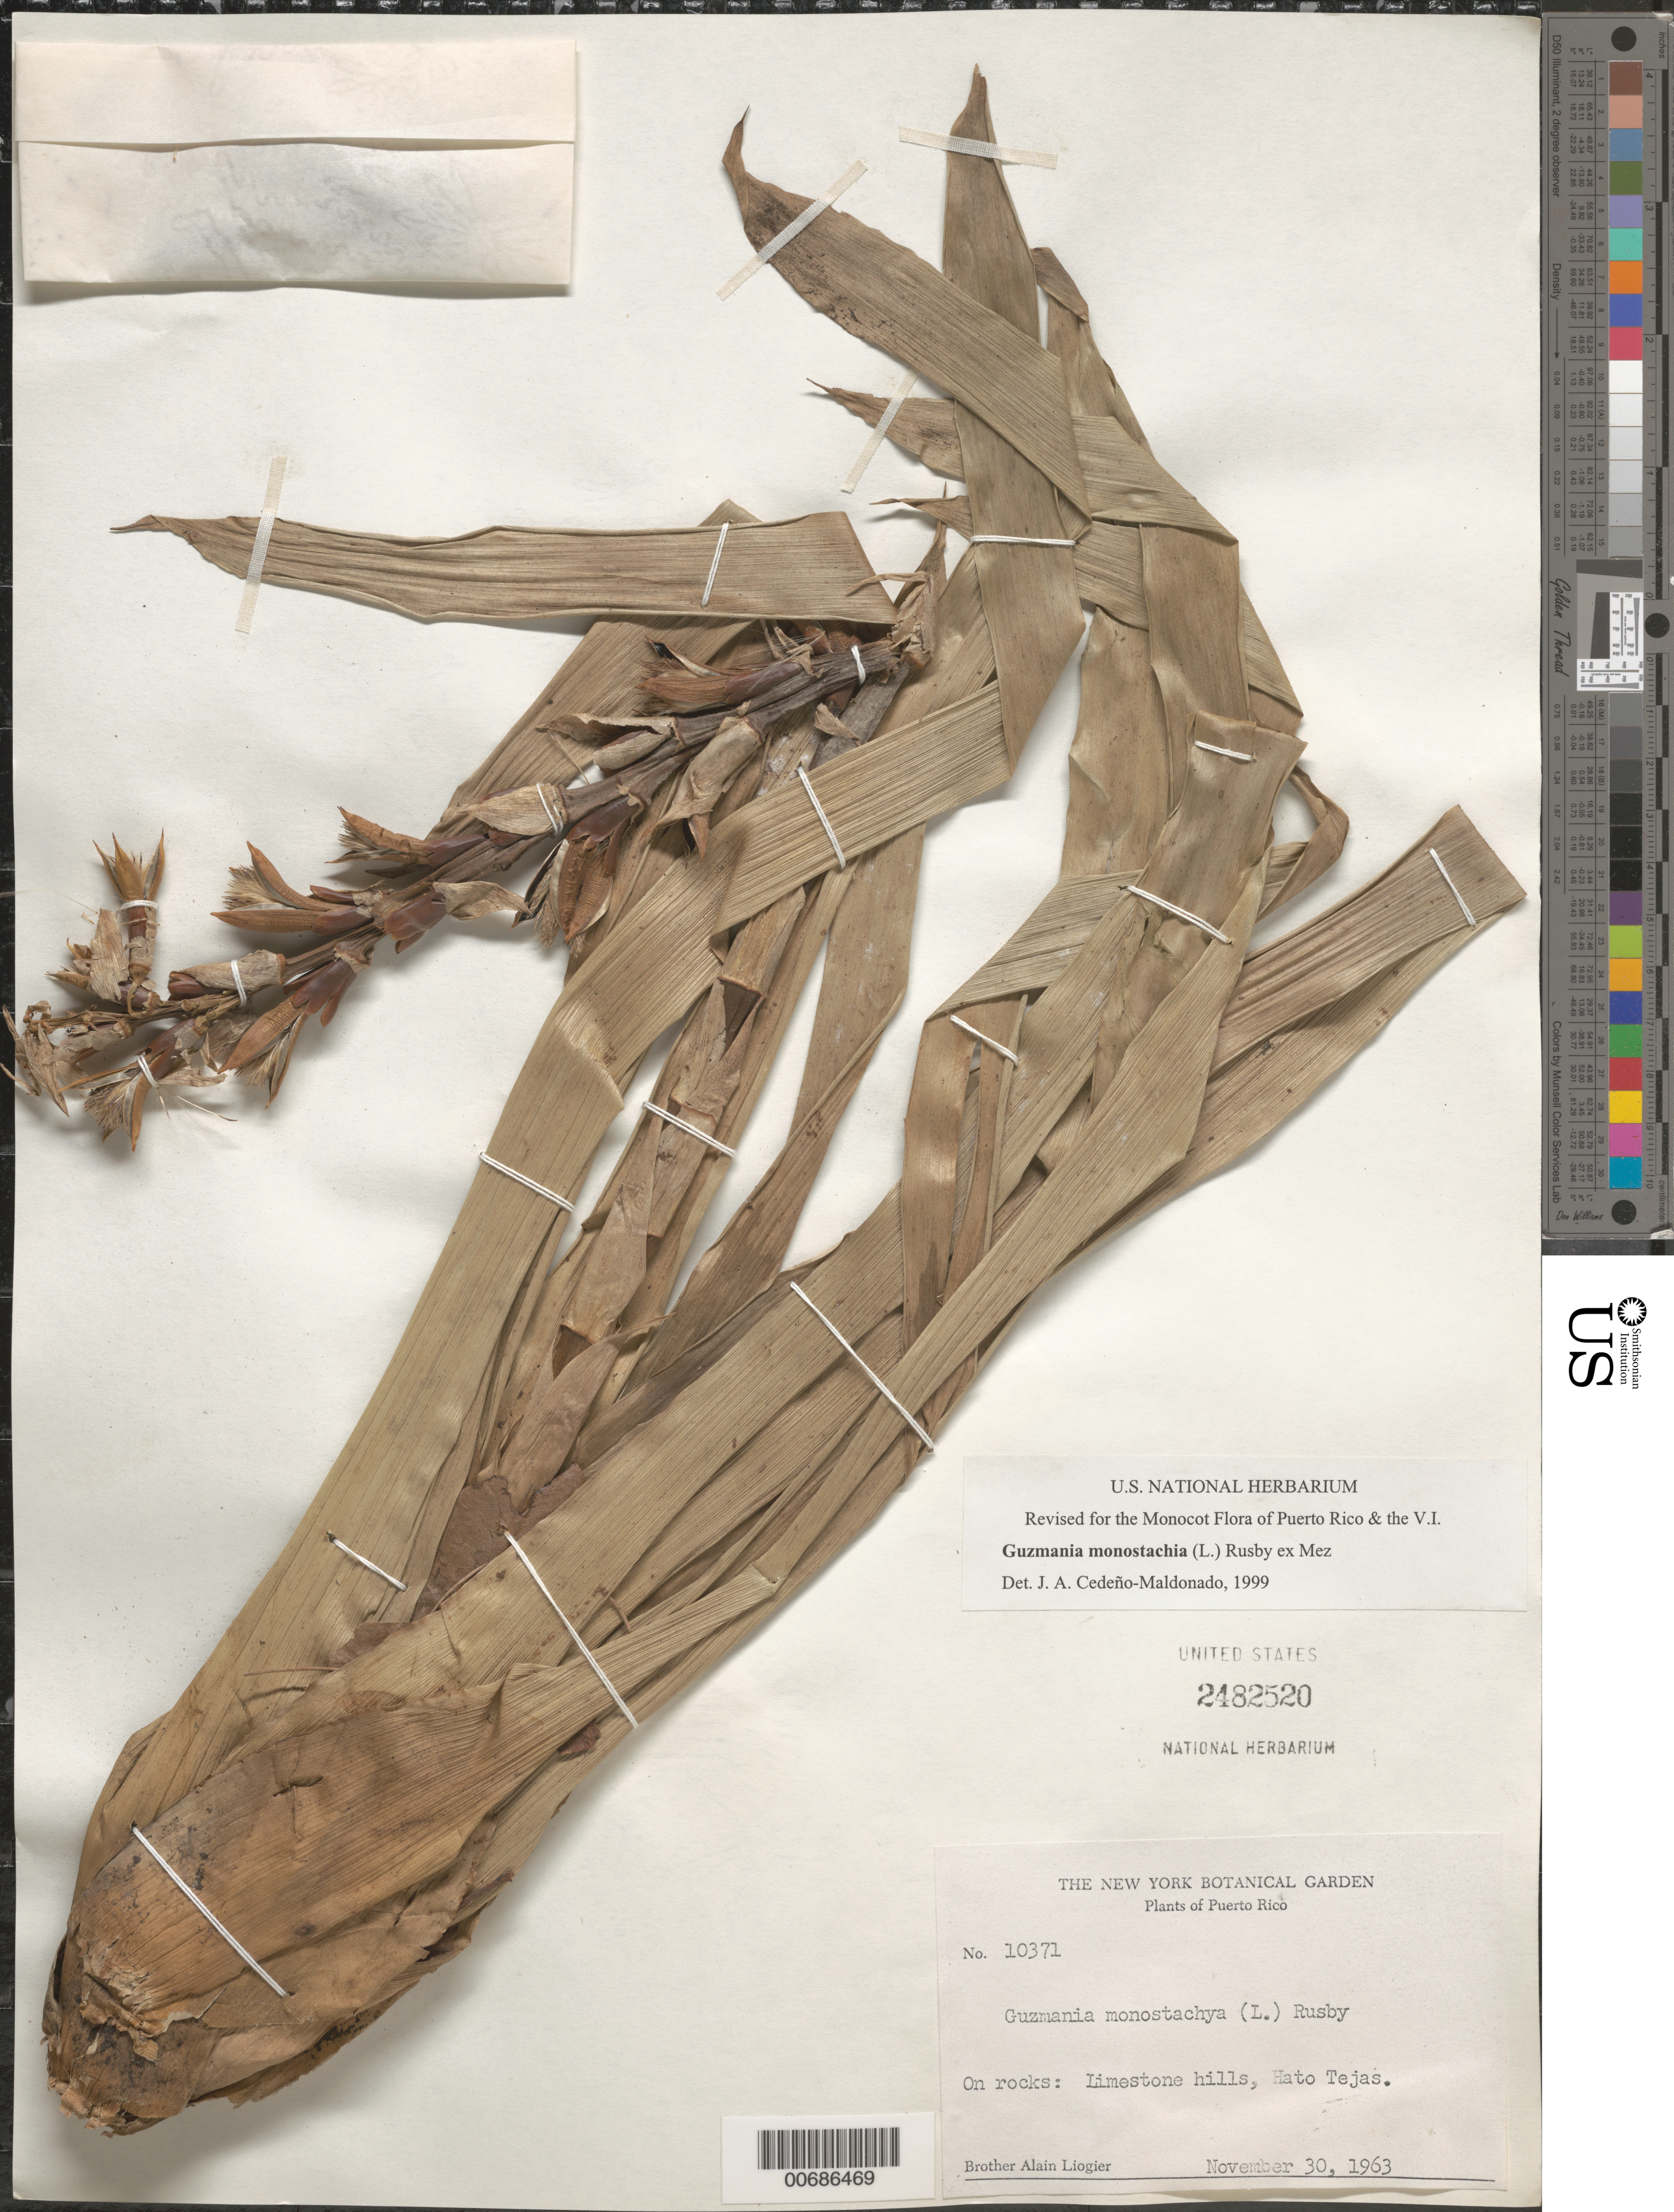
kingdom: Plantae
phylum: Tracheophyta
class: Liliopsida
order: Poales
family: Bromeliaceae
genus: Guzmania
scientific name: Guzmania monostachia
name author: (L.) Rusby ex Mez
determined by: Cedeño-Maldonado, J. A.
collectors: A. H. Liogier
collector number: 10371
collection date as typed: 30 Nov 1963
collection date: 1963-11-30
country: Puerto Rico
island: Greater Antilles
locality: Hato Tejas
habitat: limestone hills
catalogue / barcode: US 2482520